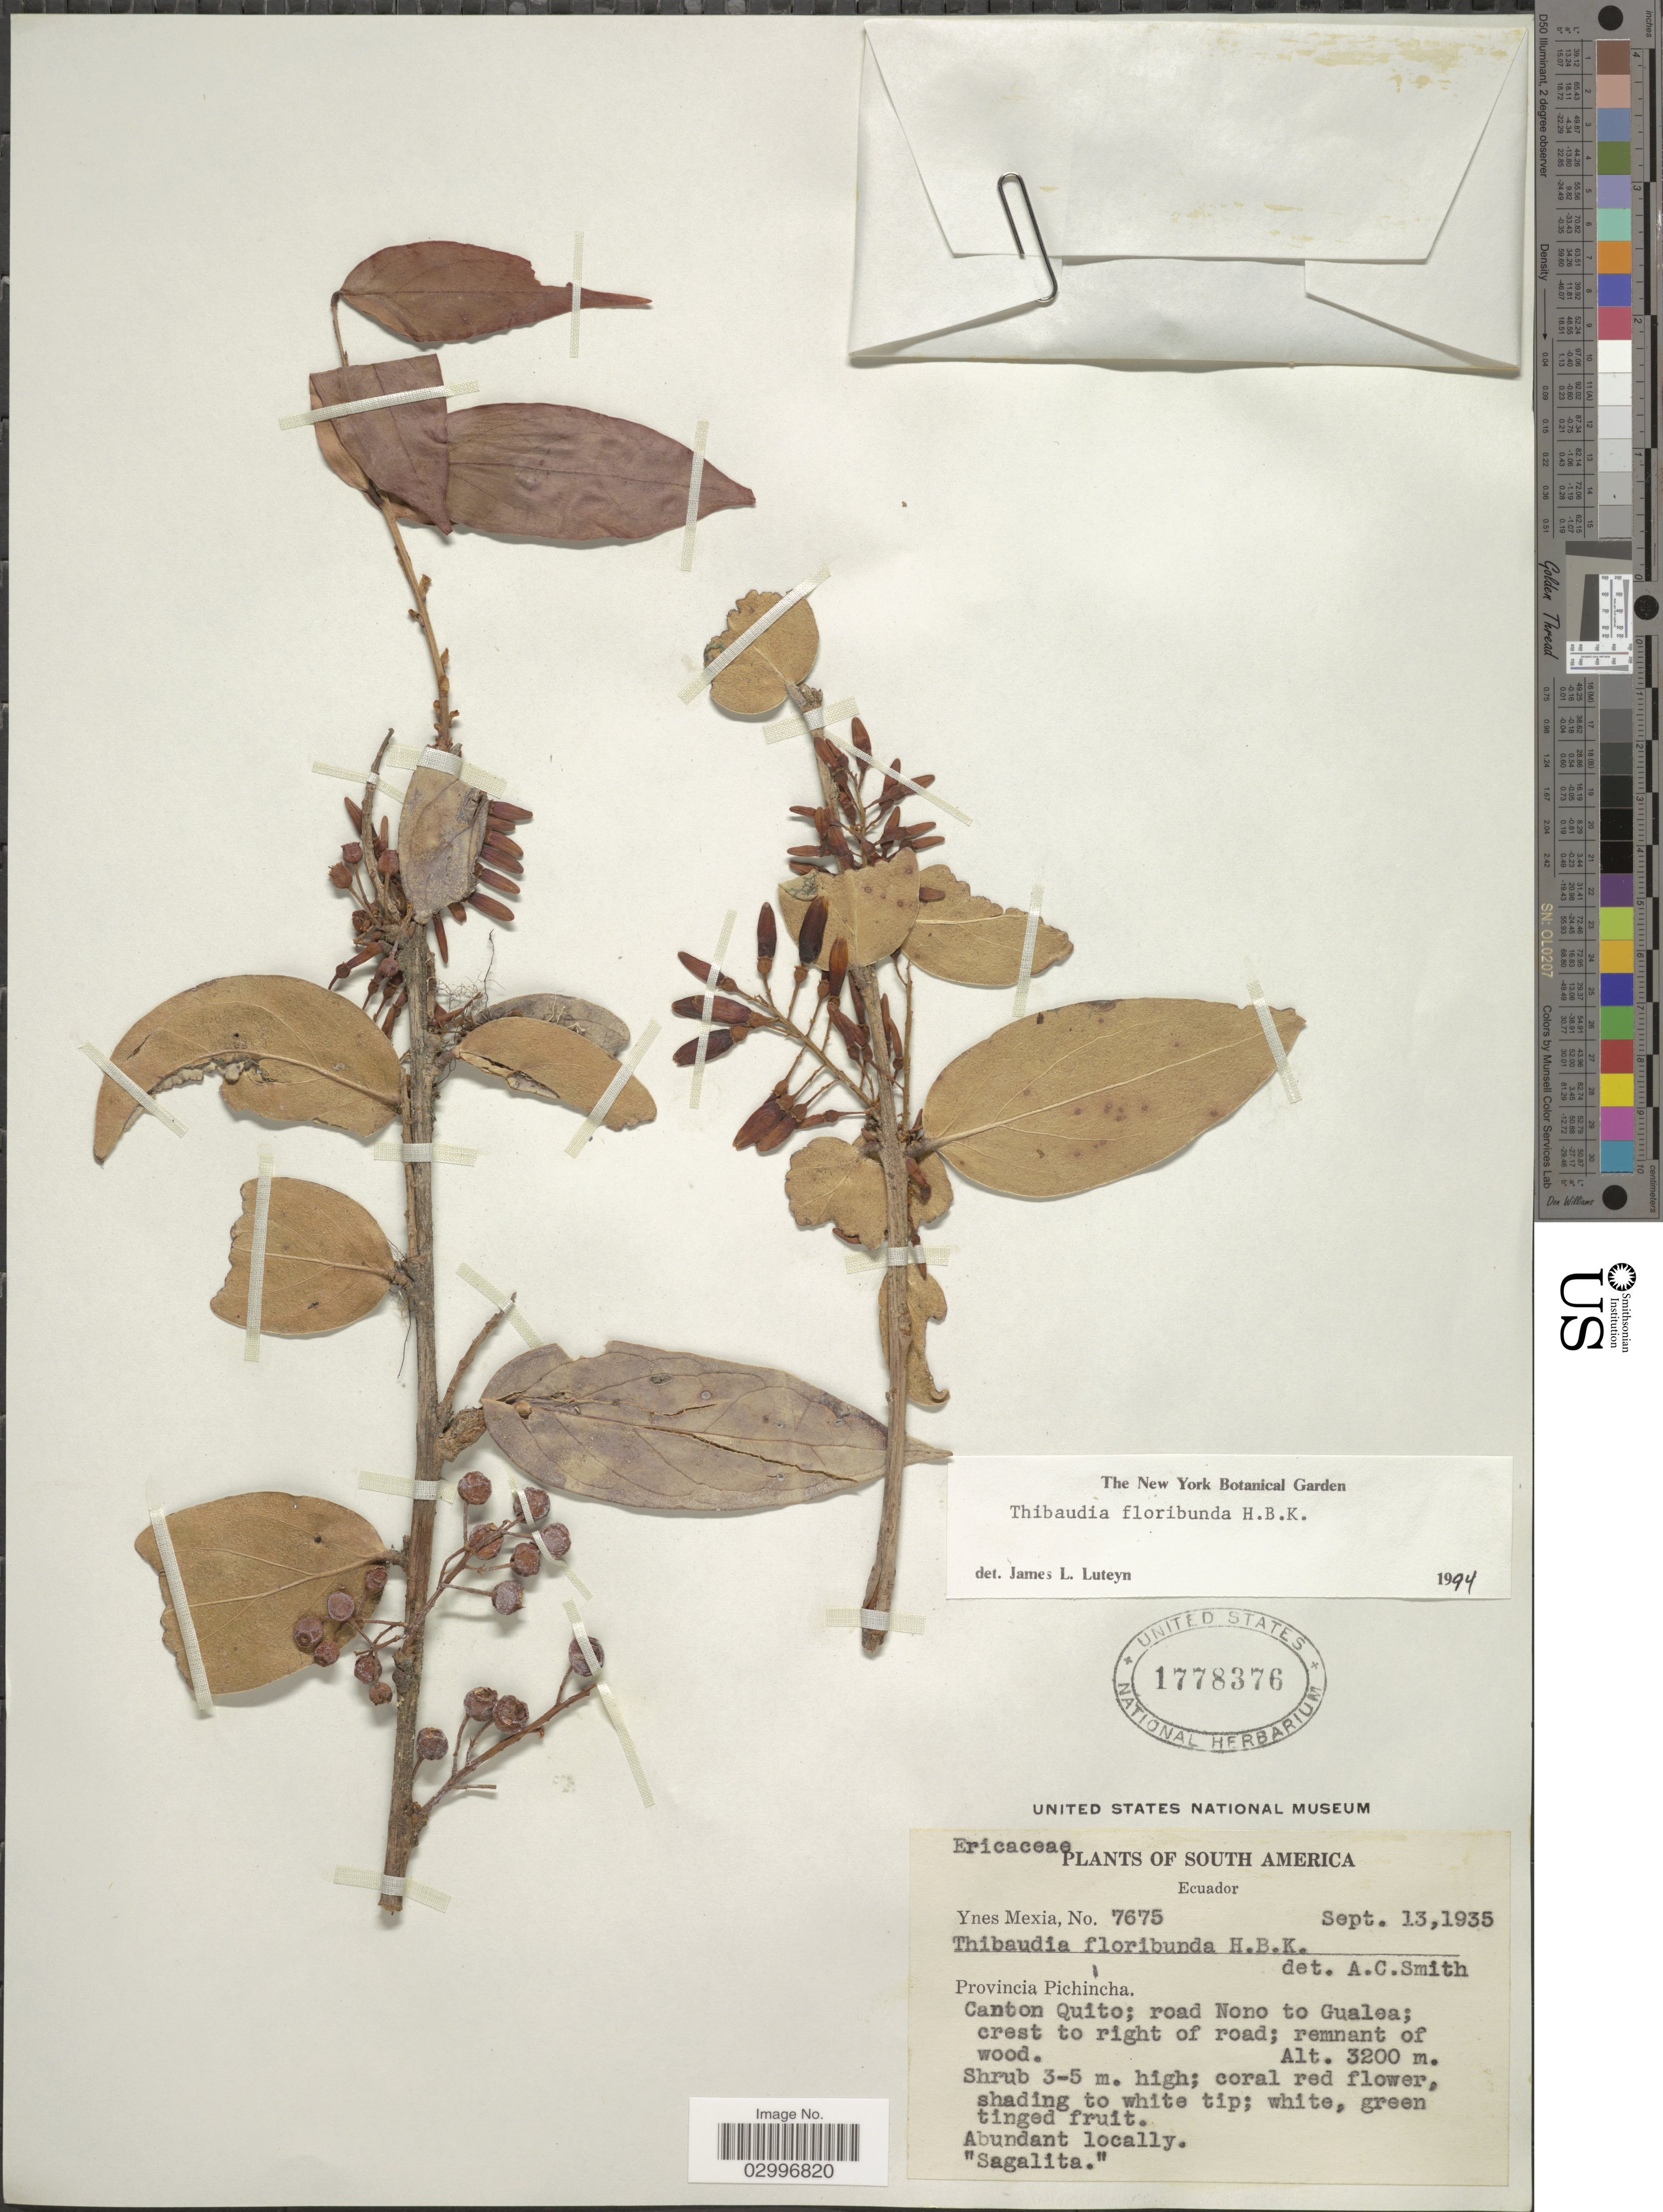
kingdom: Plantae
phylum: Tracheophyta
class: Magnoliopsida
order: Ericales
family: Ericaceae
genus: Thibaudia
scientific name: Thibaudia floribunda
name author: Kunth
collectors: Y. Mexia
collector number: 7675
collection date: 1935-09-13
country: Ecuador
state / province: Pichincha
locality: Canton Quito; road Nono to Gualea; crest to right of road; remnant of wood.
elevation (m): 3200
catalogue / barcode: US 1778376